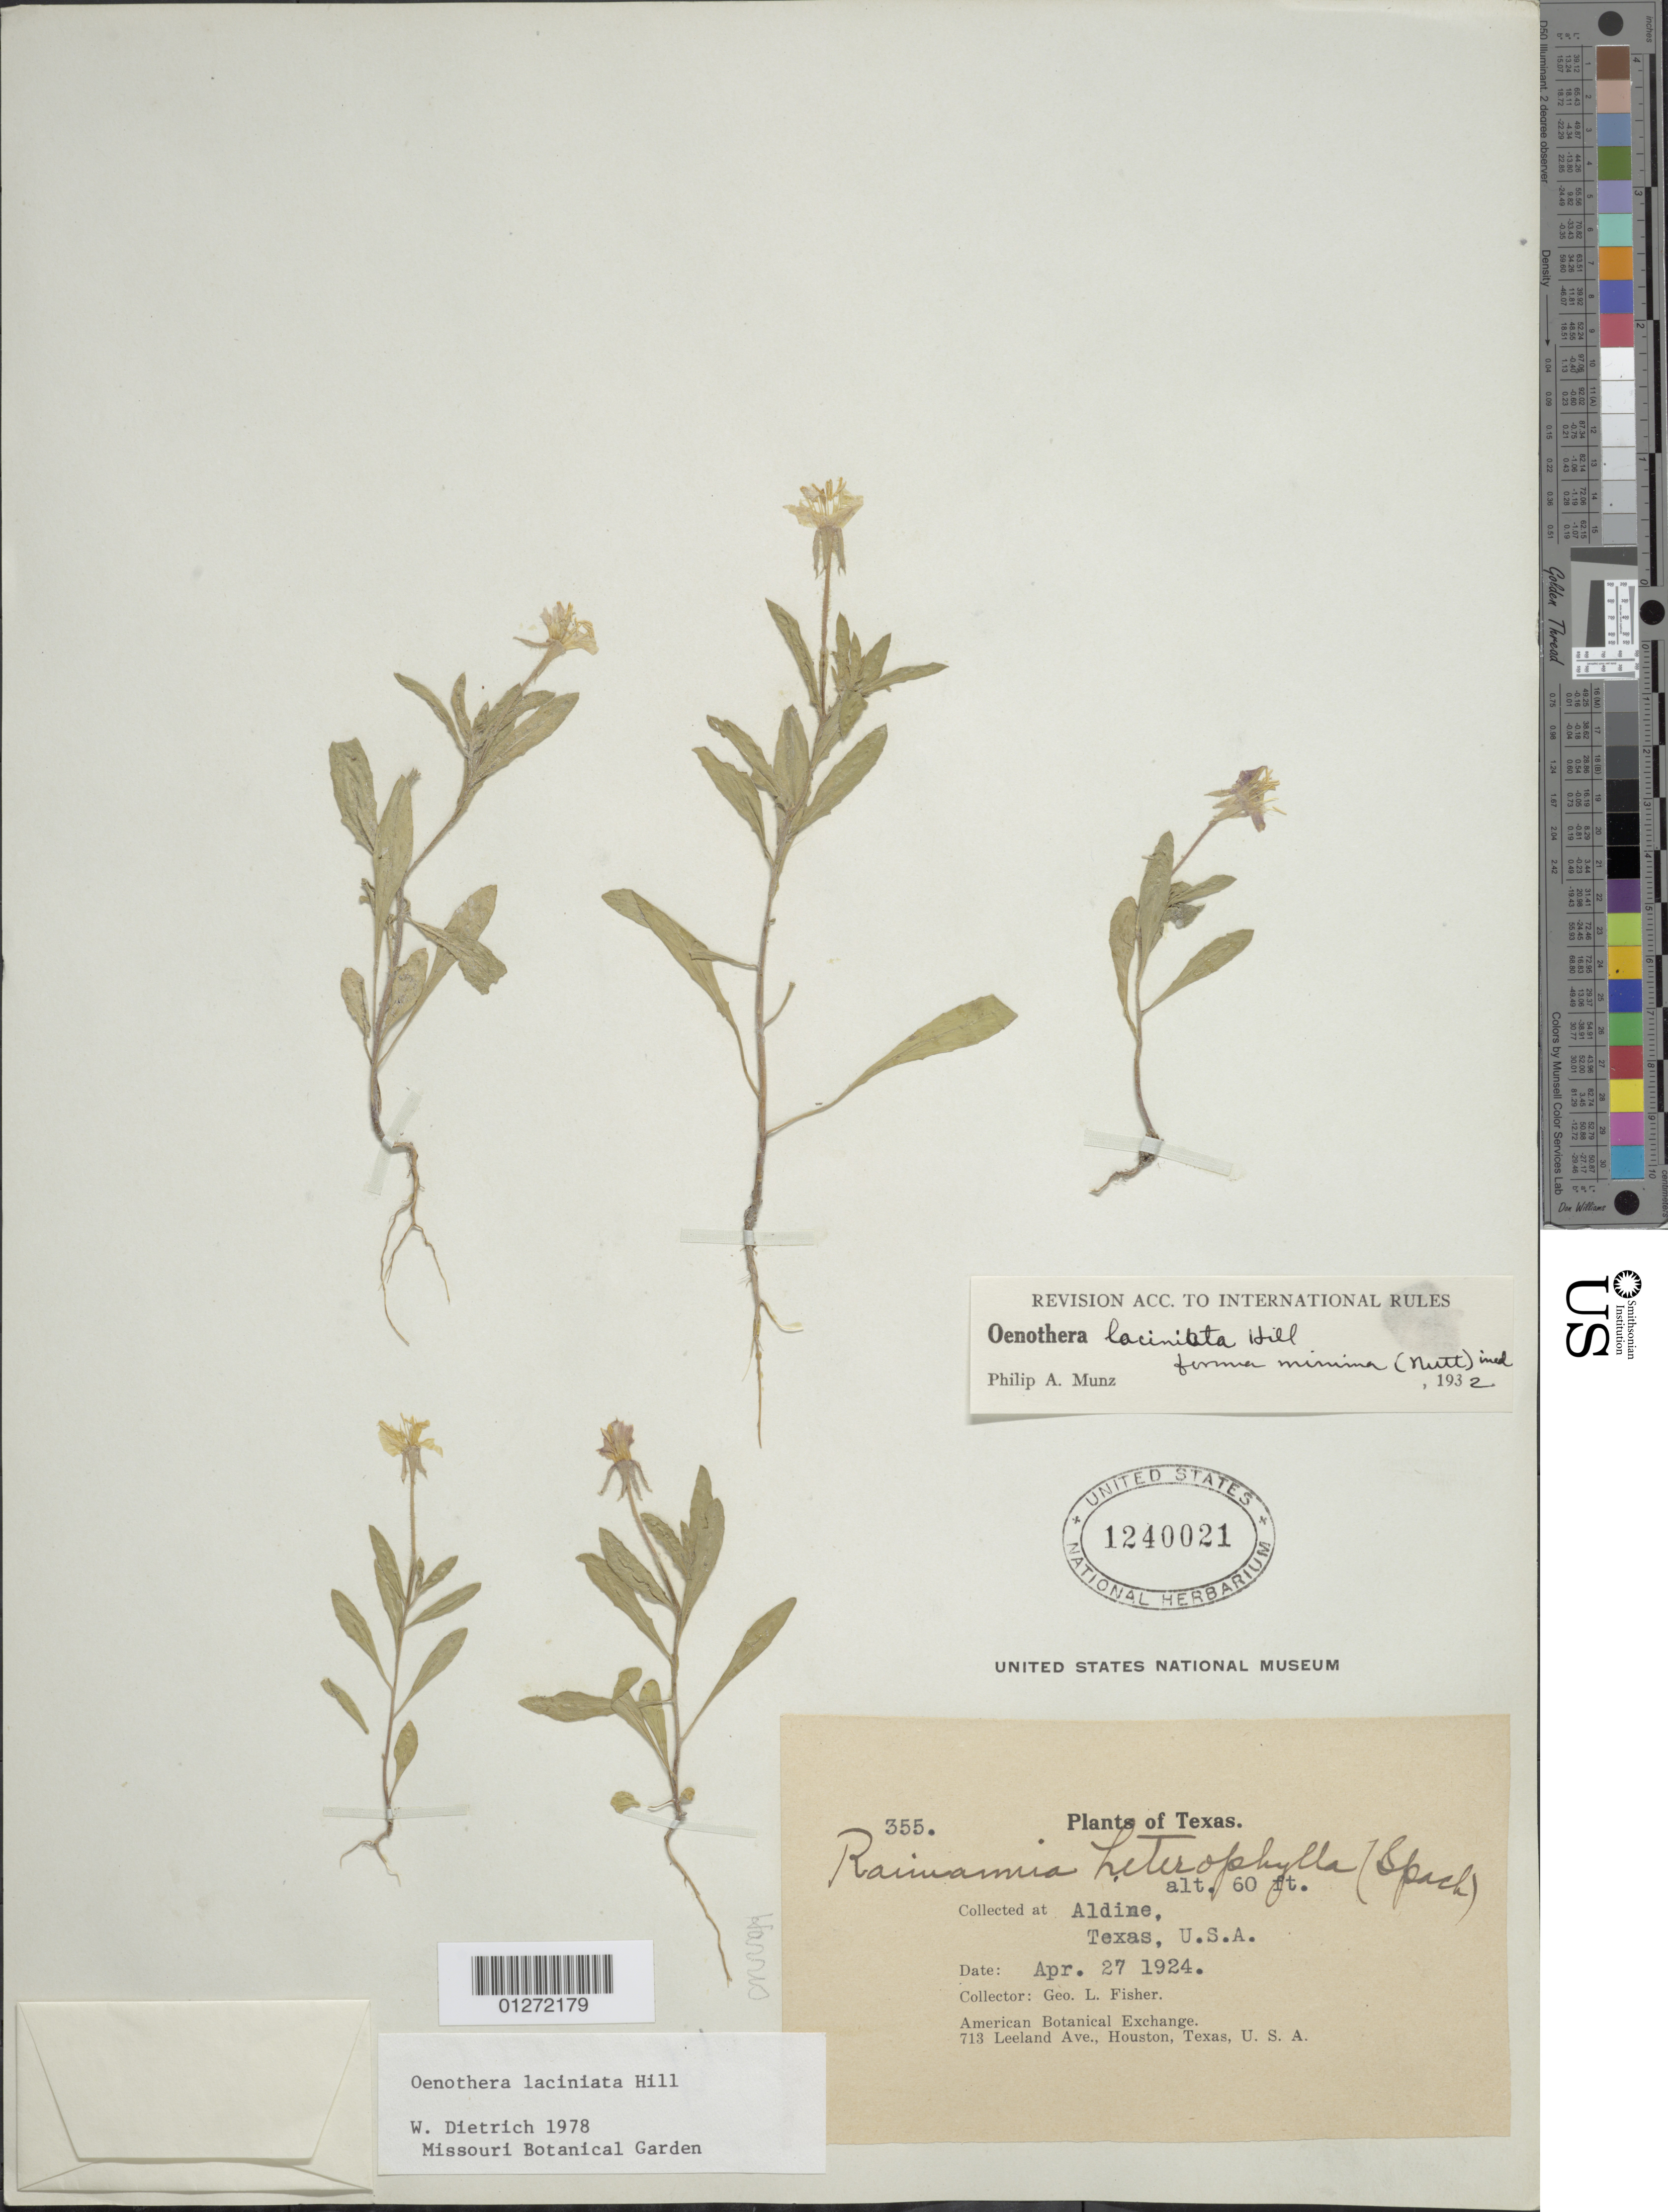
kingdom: Plantae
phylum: Tracheophyta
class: Magnoliopsida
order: Myrtales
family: Onagraceae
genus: Oenothera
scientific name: Oenothera laciniata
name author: Hill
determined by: Dietrich, W.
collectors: G. L. Fisher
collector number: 355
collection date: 1924-04-27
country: United States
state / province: Texas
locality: Aldine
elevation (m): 18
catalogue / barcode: US 1240021